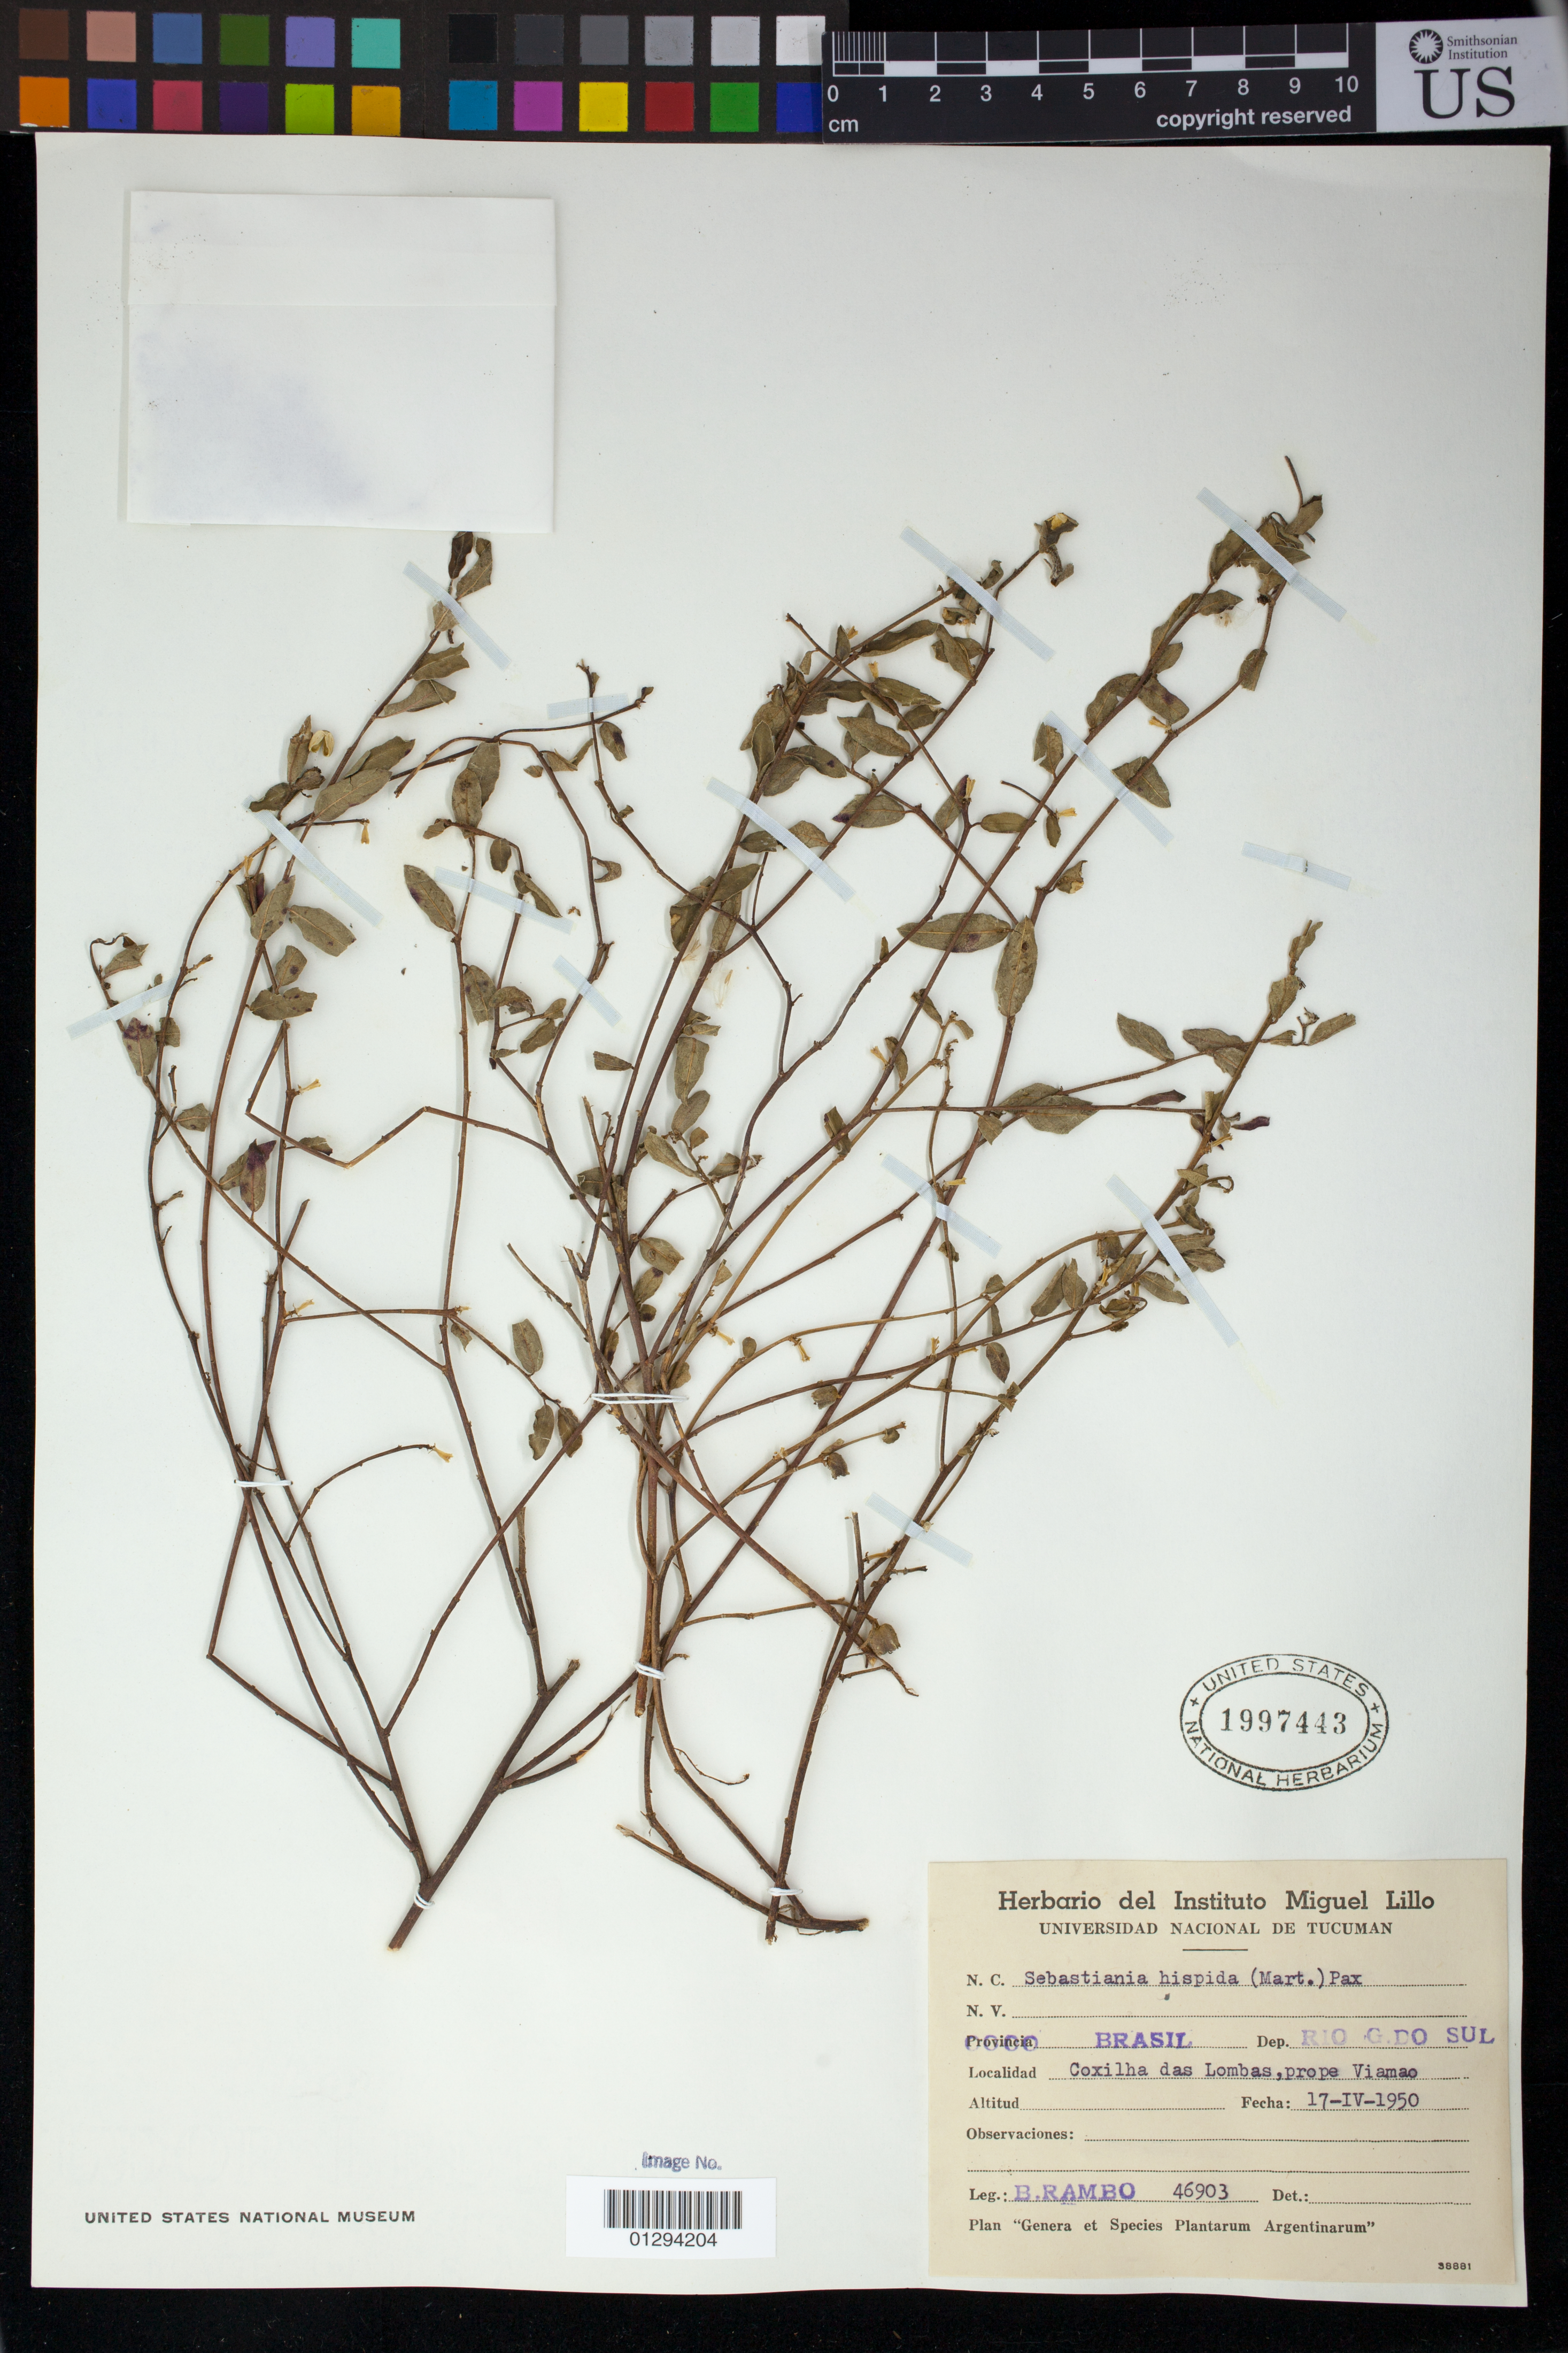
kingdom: Plantae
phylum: Tracheophyta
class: Magnoliopsida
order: Malpighiales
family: Euphorbiaceae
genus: Sebastiania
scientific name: Sebastiania hispida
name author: (Mart.) Pax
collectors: B. Rambo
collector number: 46903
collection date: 1950-04-17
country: Brazil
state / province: Rio Grande do Sul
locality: Coxilha das Lombas, prope Viamao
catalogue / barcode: US 1997443